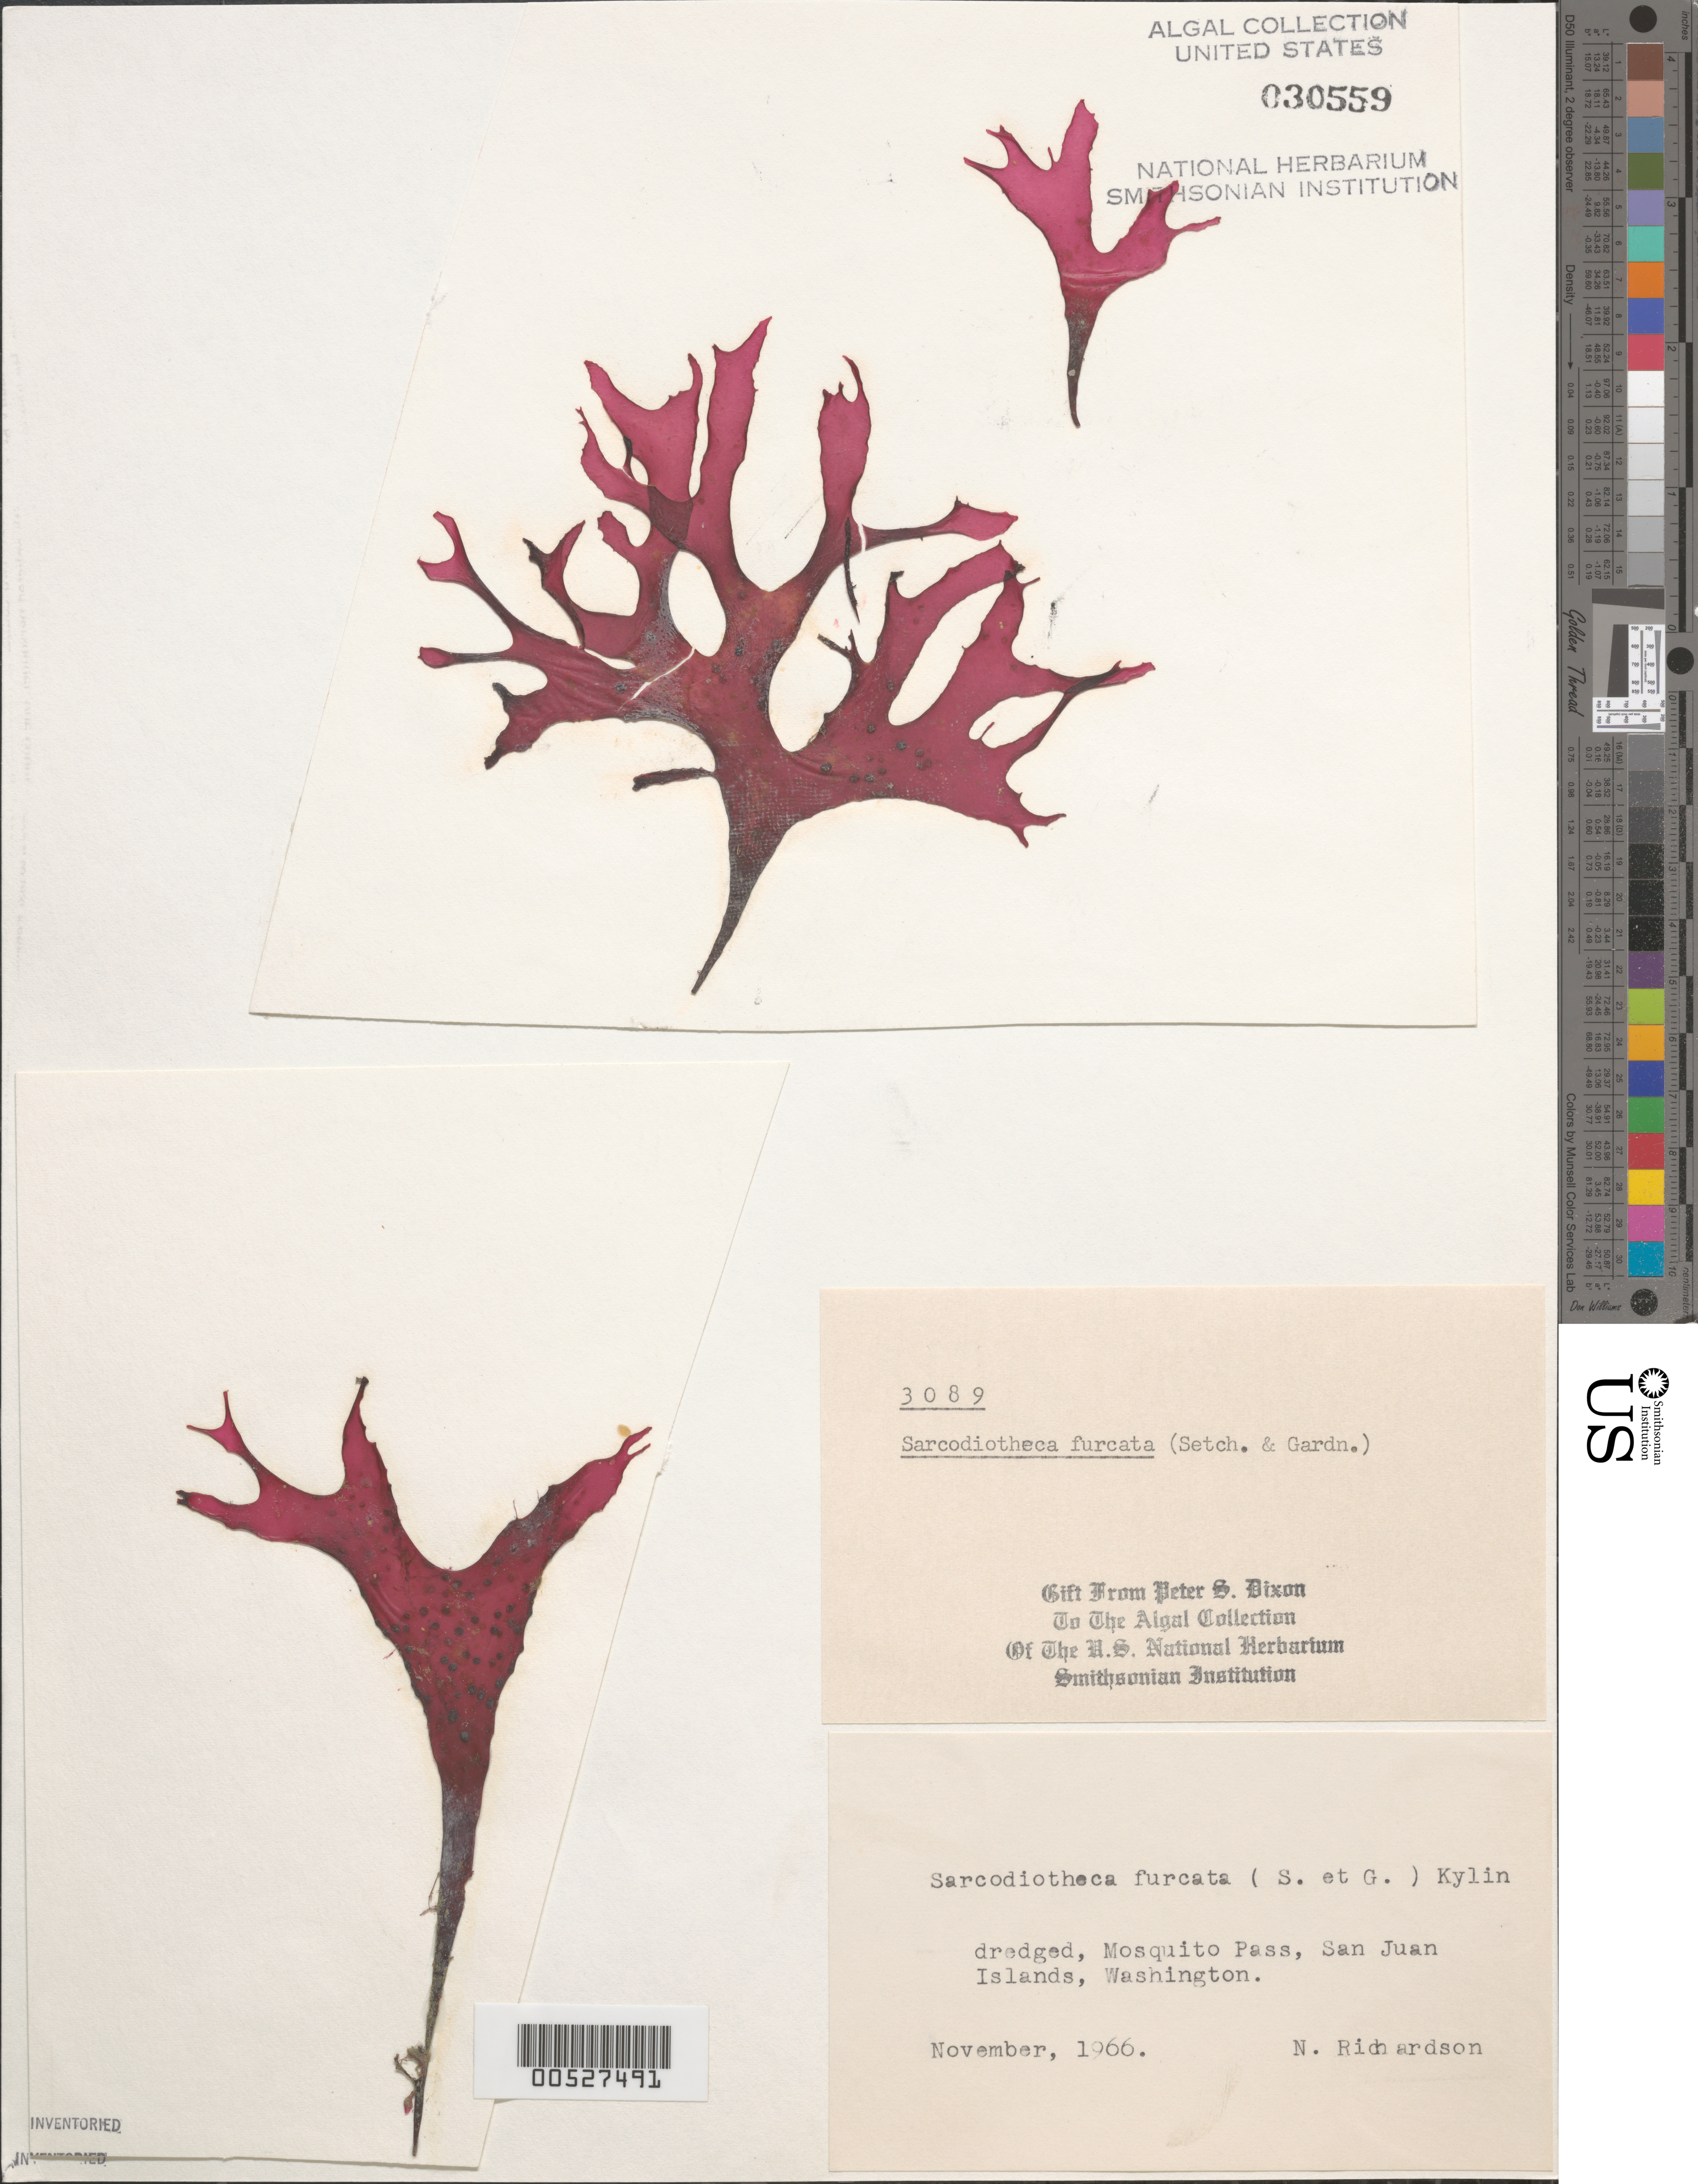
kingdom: Plantae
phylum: Rhodophyta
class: Florideophyceae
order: Gigartinales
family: Solieriaceae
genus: Sarcodiotheca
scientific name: Sarcodiotheca furcata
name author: (Setch. & N.L. Gardner) Kylin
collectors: N. Richardson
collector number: PSD 3089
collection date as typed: Nov 1966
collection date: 1966-11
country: United States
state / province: Washington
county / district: San Juan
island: San Juan Island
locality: Mosquito Pass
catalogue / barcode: US 30559